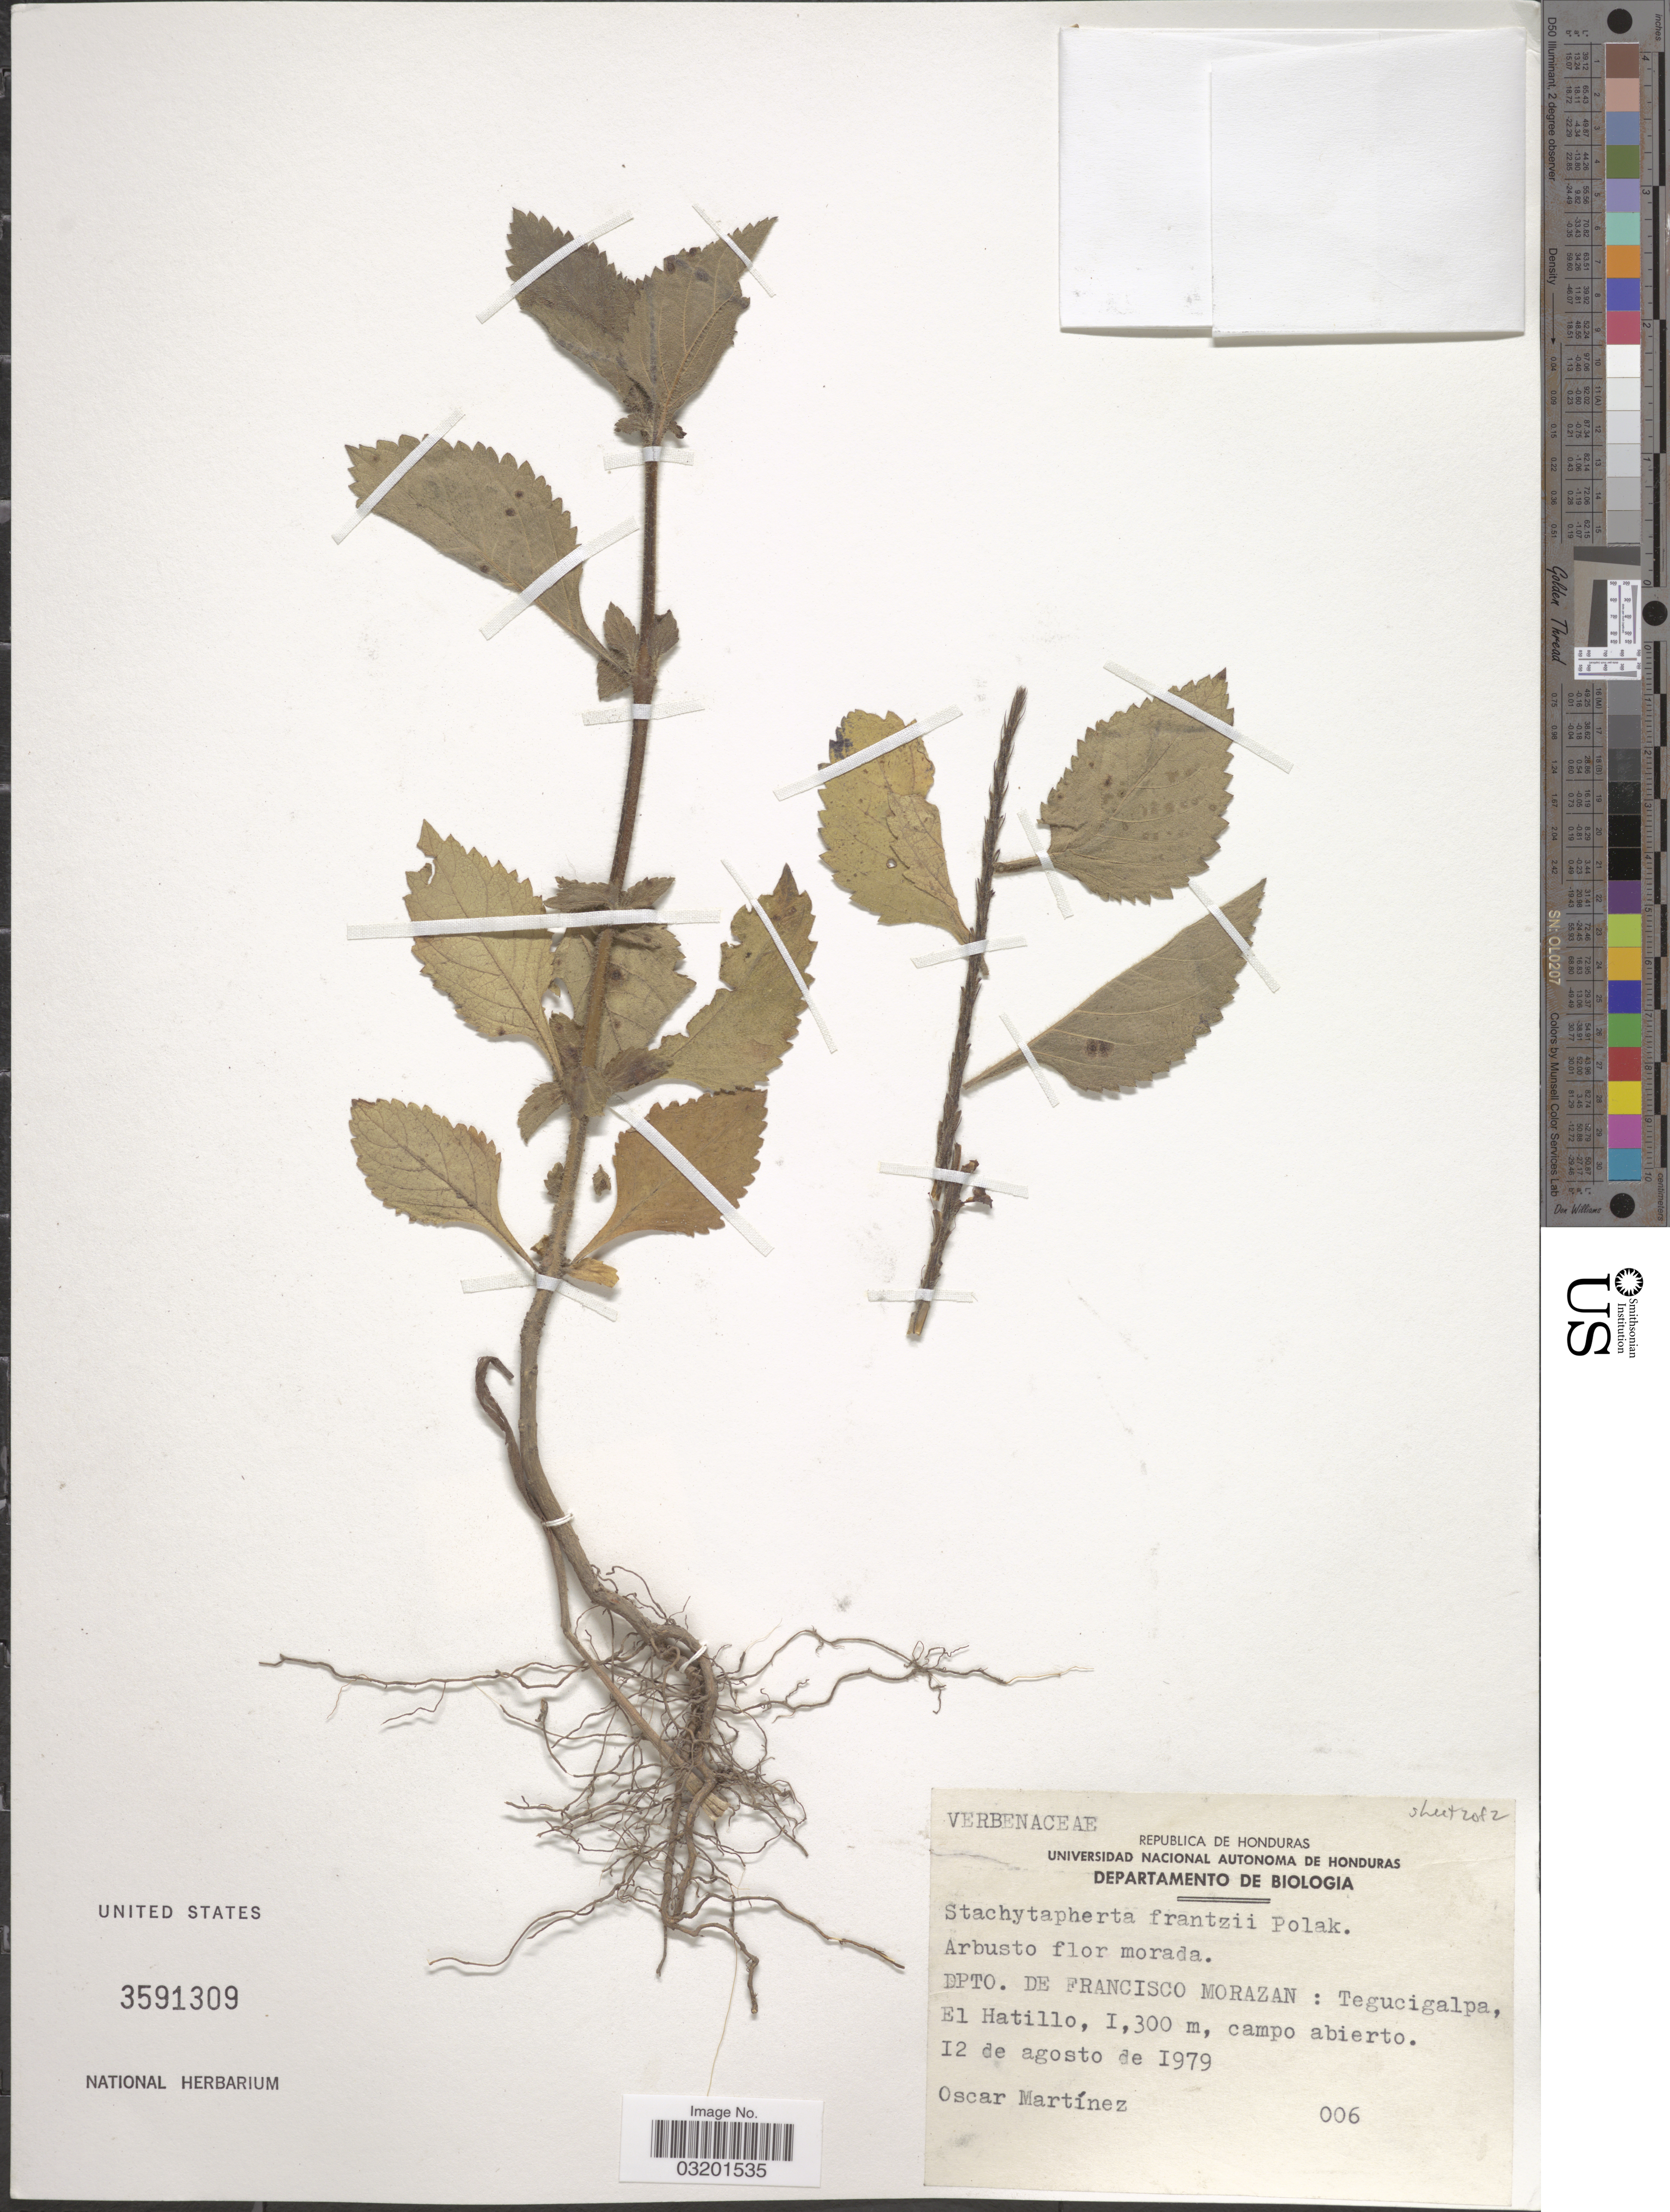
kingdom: Plantae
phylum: Tracheophyta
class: Magnoliopsida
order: Lamiales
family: Verbenaceae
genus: Stachytarpheta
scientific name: Stachytarpheta frantzii var. frantzii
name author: Pol.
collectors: O. Martínez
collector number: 006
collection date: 1979-08-12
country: Honduras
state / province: Fco. Morazán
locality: Dpto. de Francisco Morazan: Tegucigalpa, El Hatillo.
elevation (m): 1300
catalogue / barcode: US 3591309